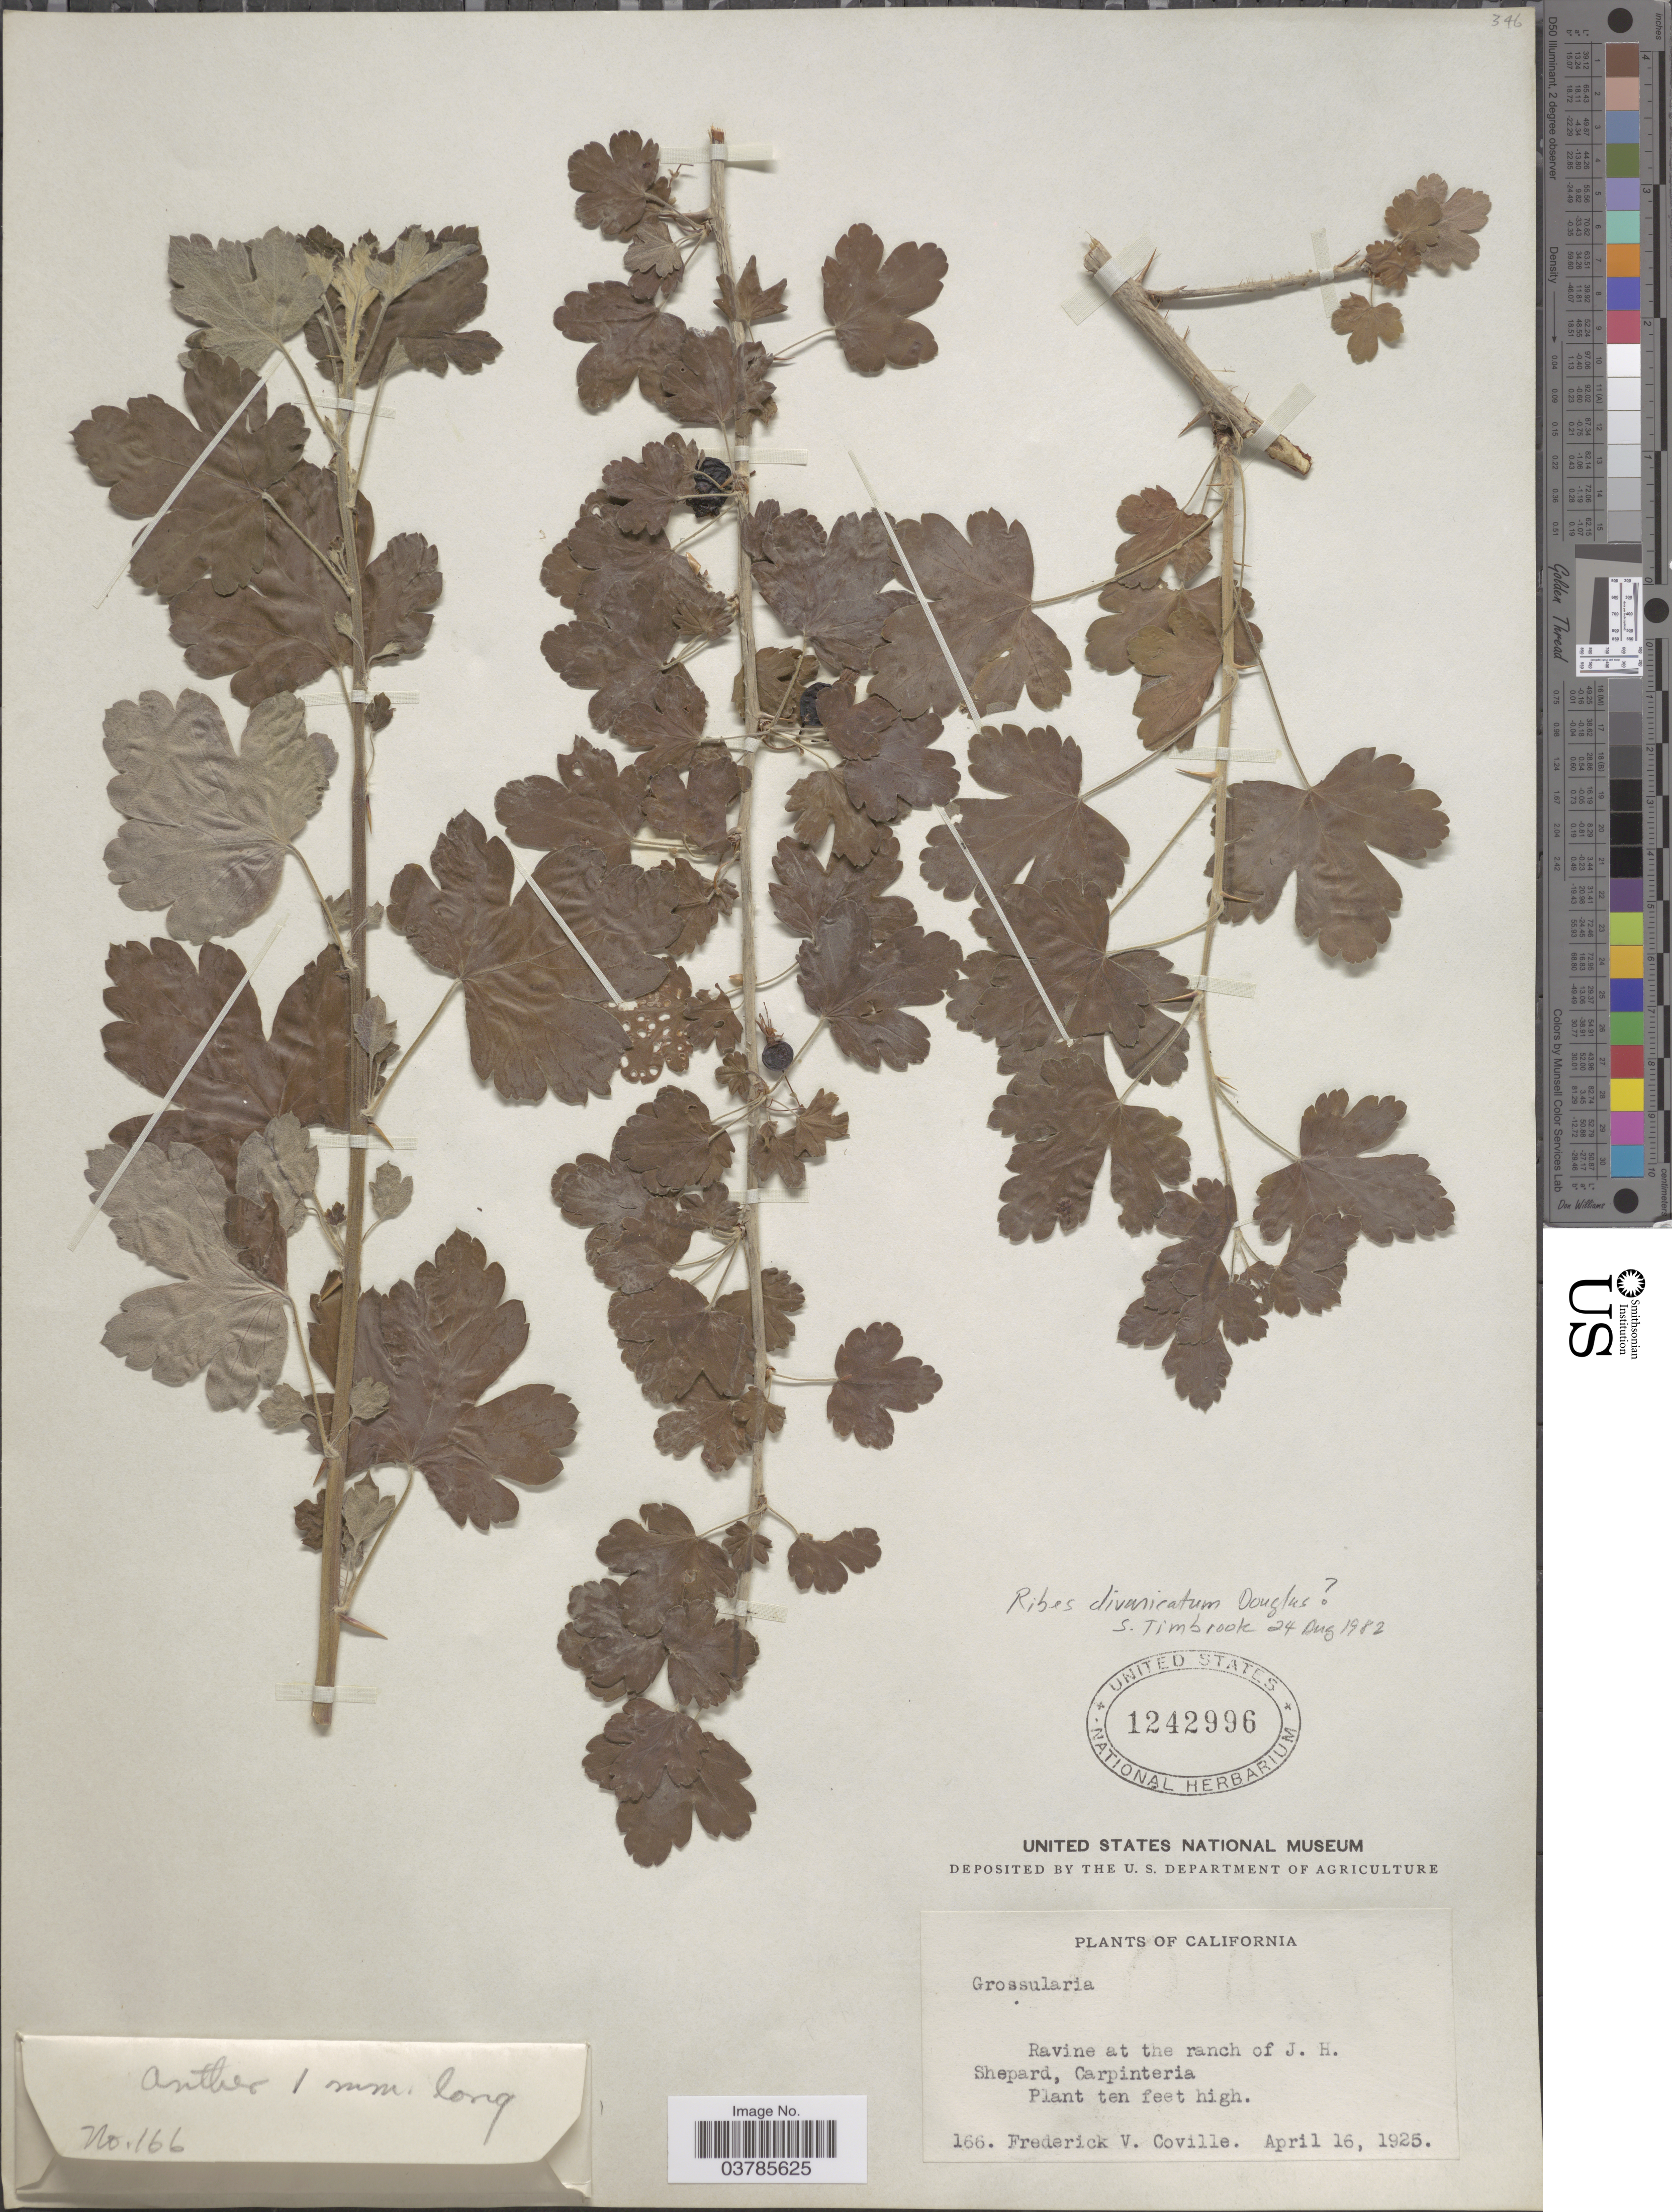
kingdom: Plantae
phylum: Tracheophyta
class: Magnoliopsida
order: Saxifragales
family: Grossulariaceae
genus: Ribes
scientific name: Ribes divaricatum var. pubiflorum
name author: Koehne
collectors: F. V. Coville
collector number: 166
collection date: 1925-04-16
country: United States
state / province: California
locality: Ravine at the ranch of J. H. Shepard, Carpinteria.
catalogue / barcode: US 1242996